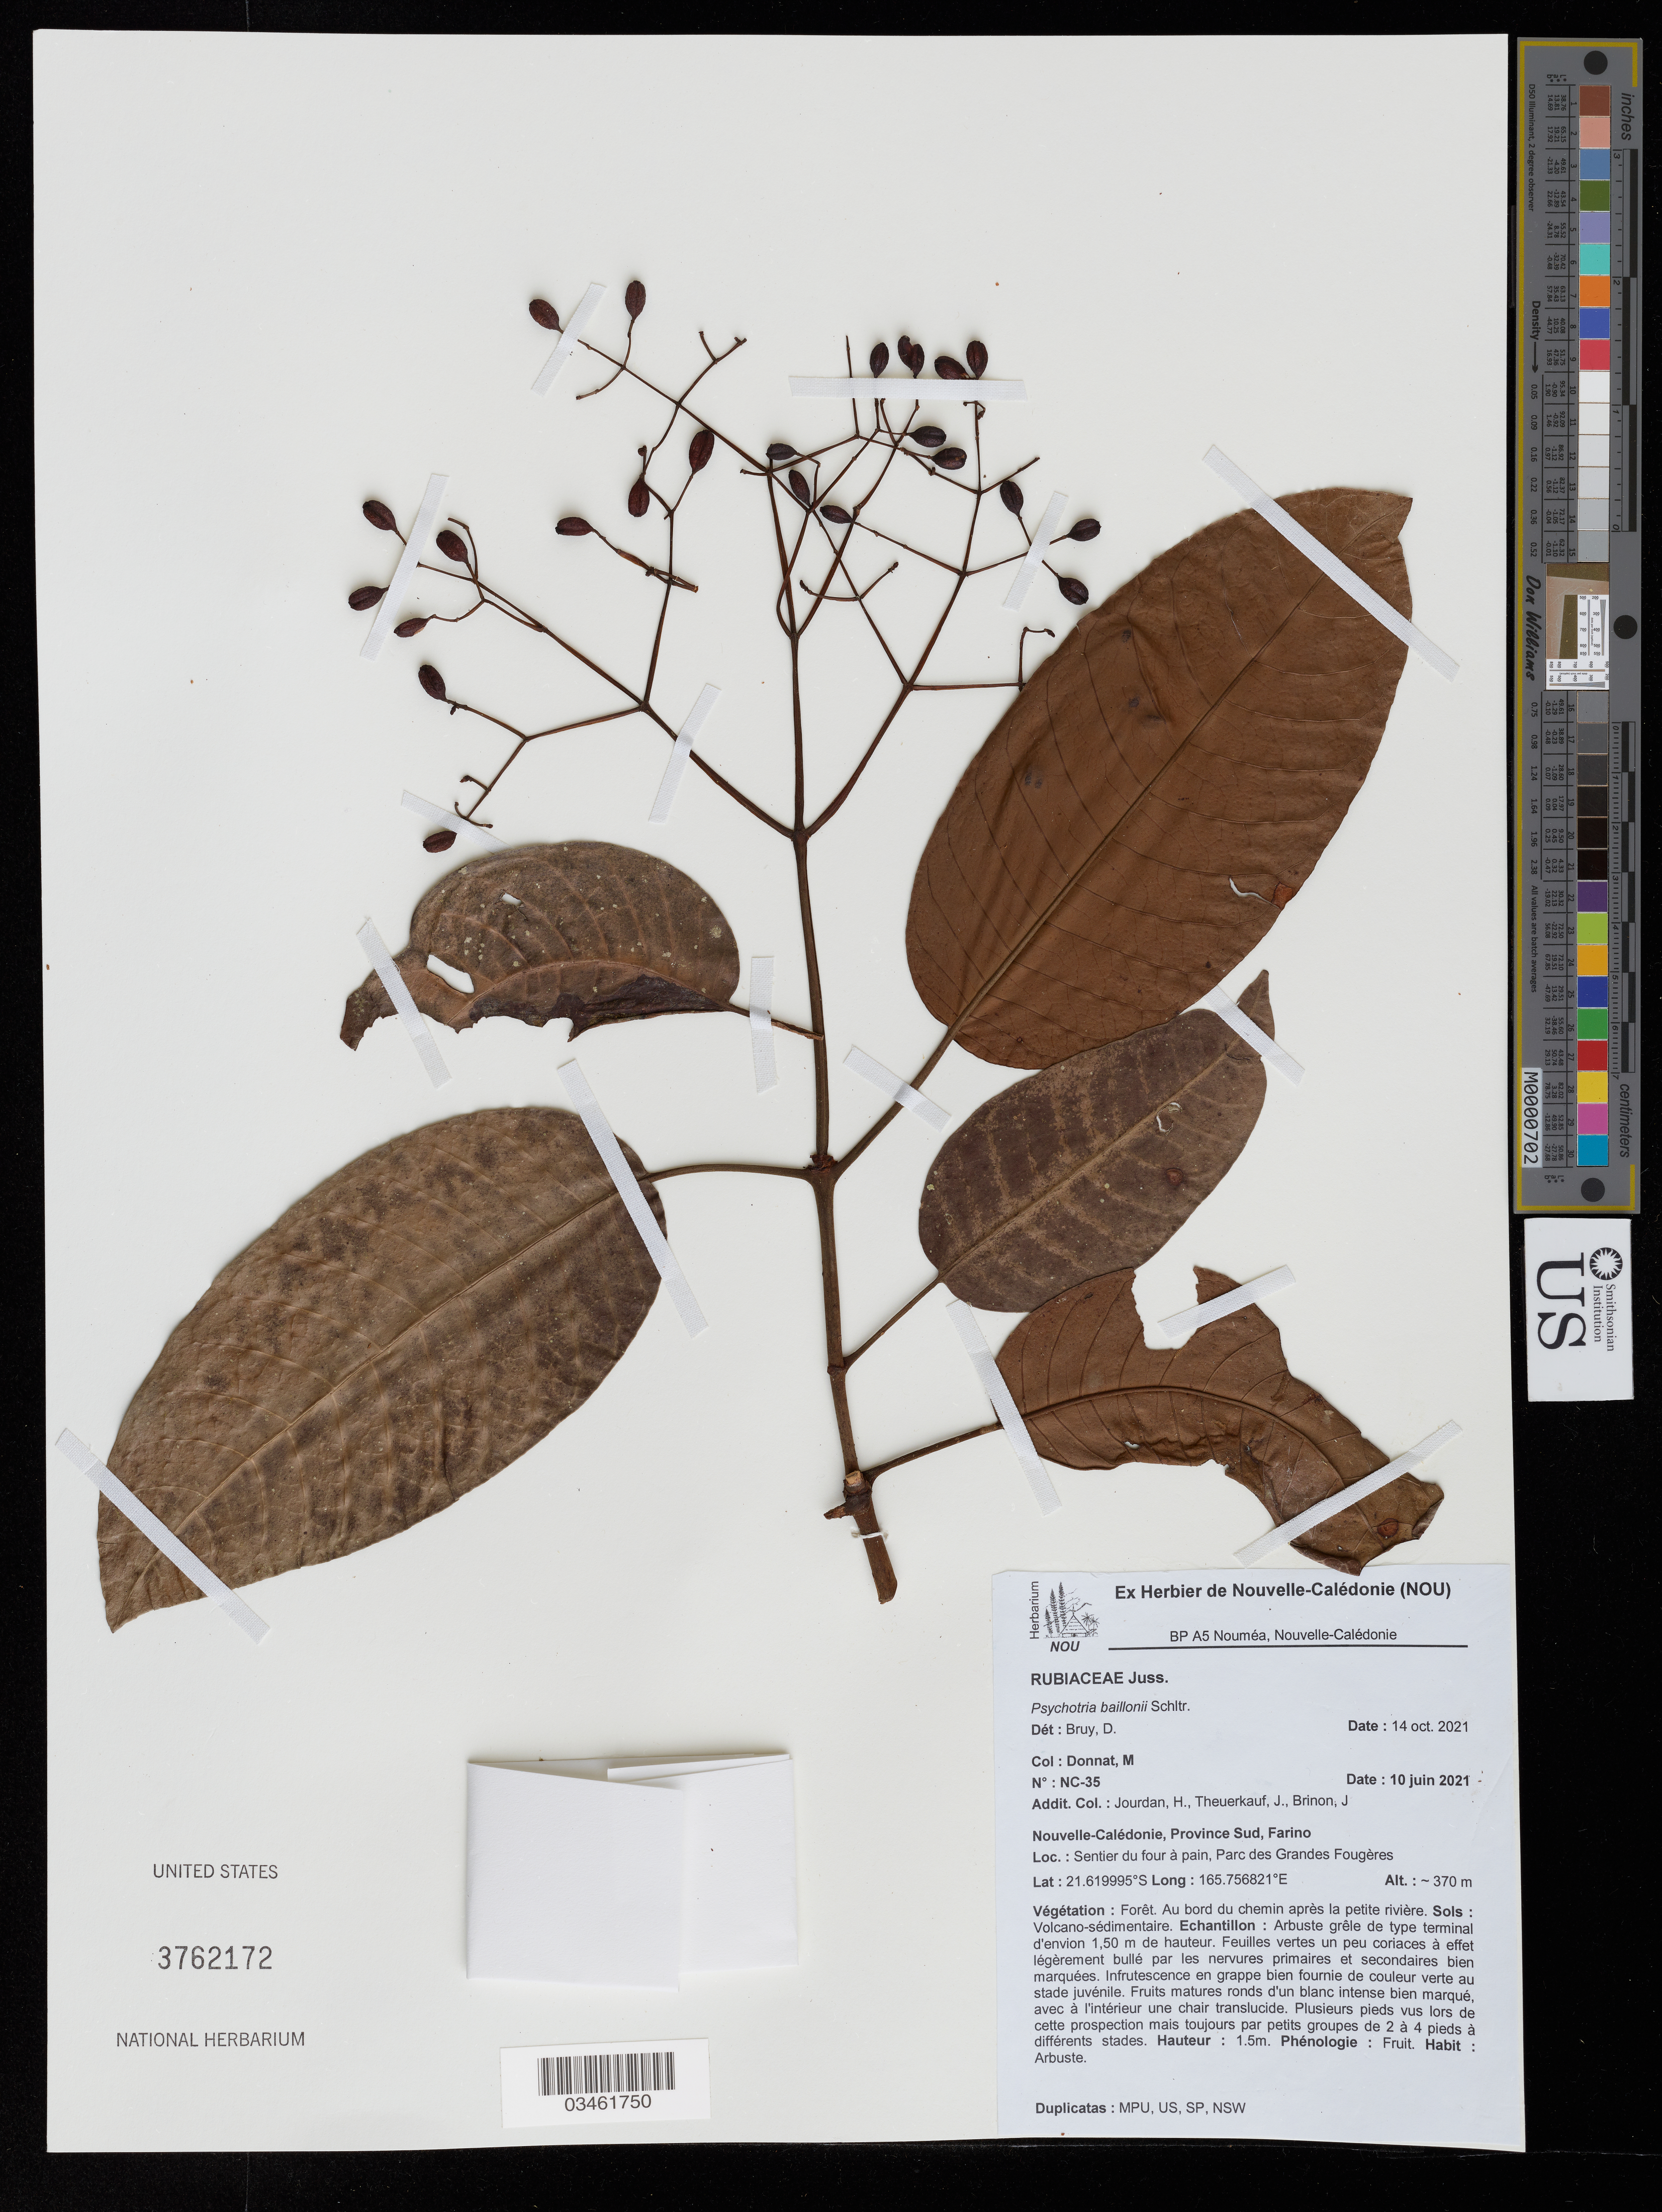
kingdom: Plantae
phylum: Tracheophyta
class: Magnoliopsida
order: Gentianales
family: Rubiaceae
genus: Psychotria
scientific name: Psychotria baillonii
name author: Schltr.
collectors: M. Donnat, H. Jourdan, J. Theuerkauf & J. Brinon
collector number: NC-35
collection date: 2021-06-10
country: New Caledonia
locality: Province Sud, Farino. Sentier du four à pain, Parc des Grandes Fougères.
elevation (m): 370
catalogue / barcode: US 3762172